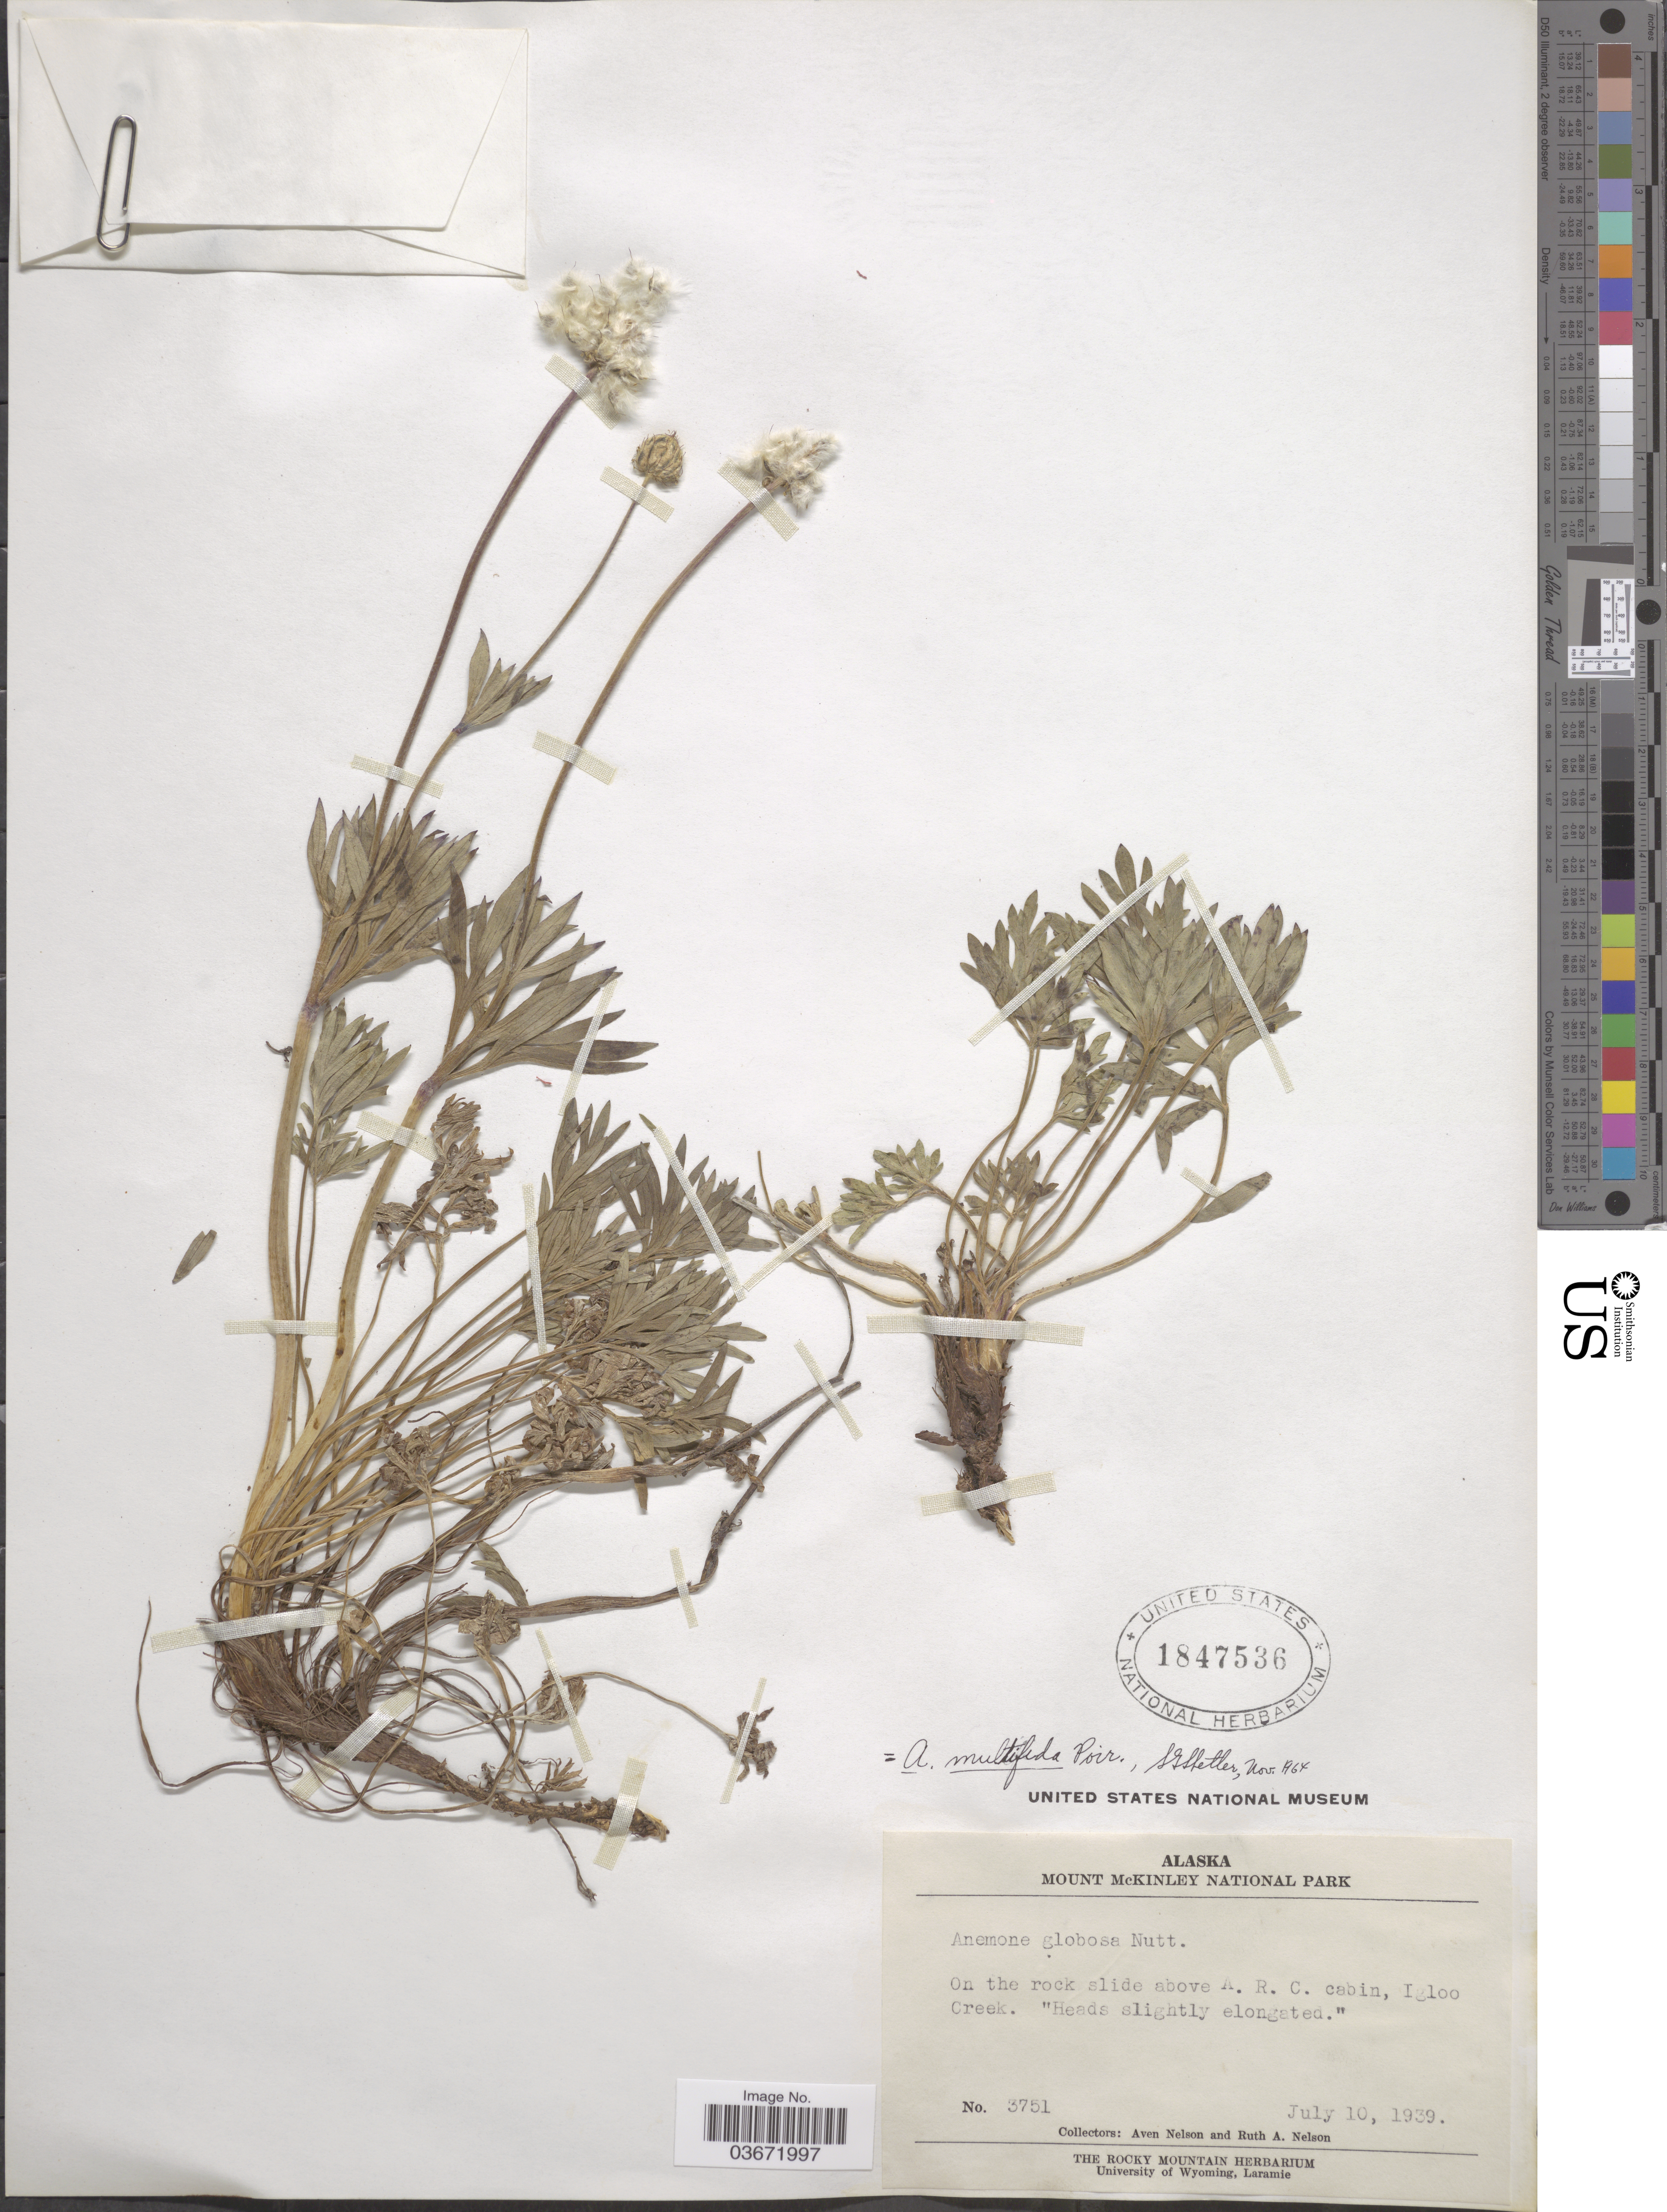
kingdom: Plantae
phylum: Tracheophyta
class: Magnoliopsida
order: Ranunculales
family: Ranunculaceae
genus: Anemone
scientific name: Anemone multifida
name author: Poir.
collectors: A. Nelson & R. A. Nelson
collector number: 3751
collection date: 1939-07-10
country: United States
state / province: Alaska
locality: Mount McKinley National Park. On the rock slide above A. R. C. cabin, Igloo Creek.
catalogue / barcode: US 1847536